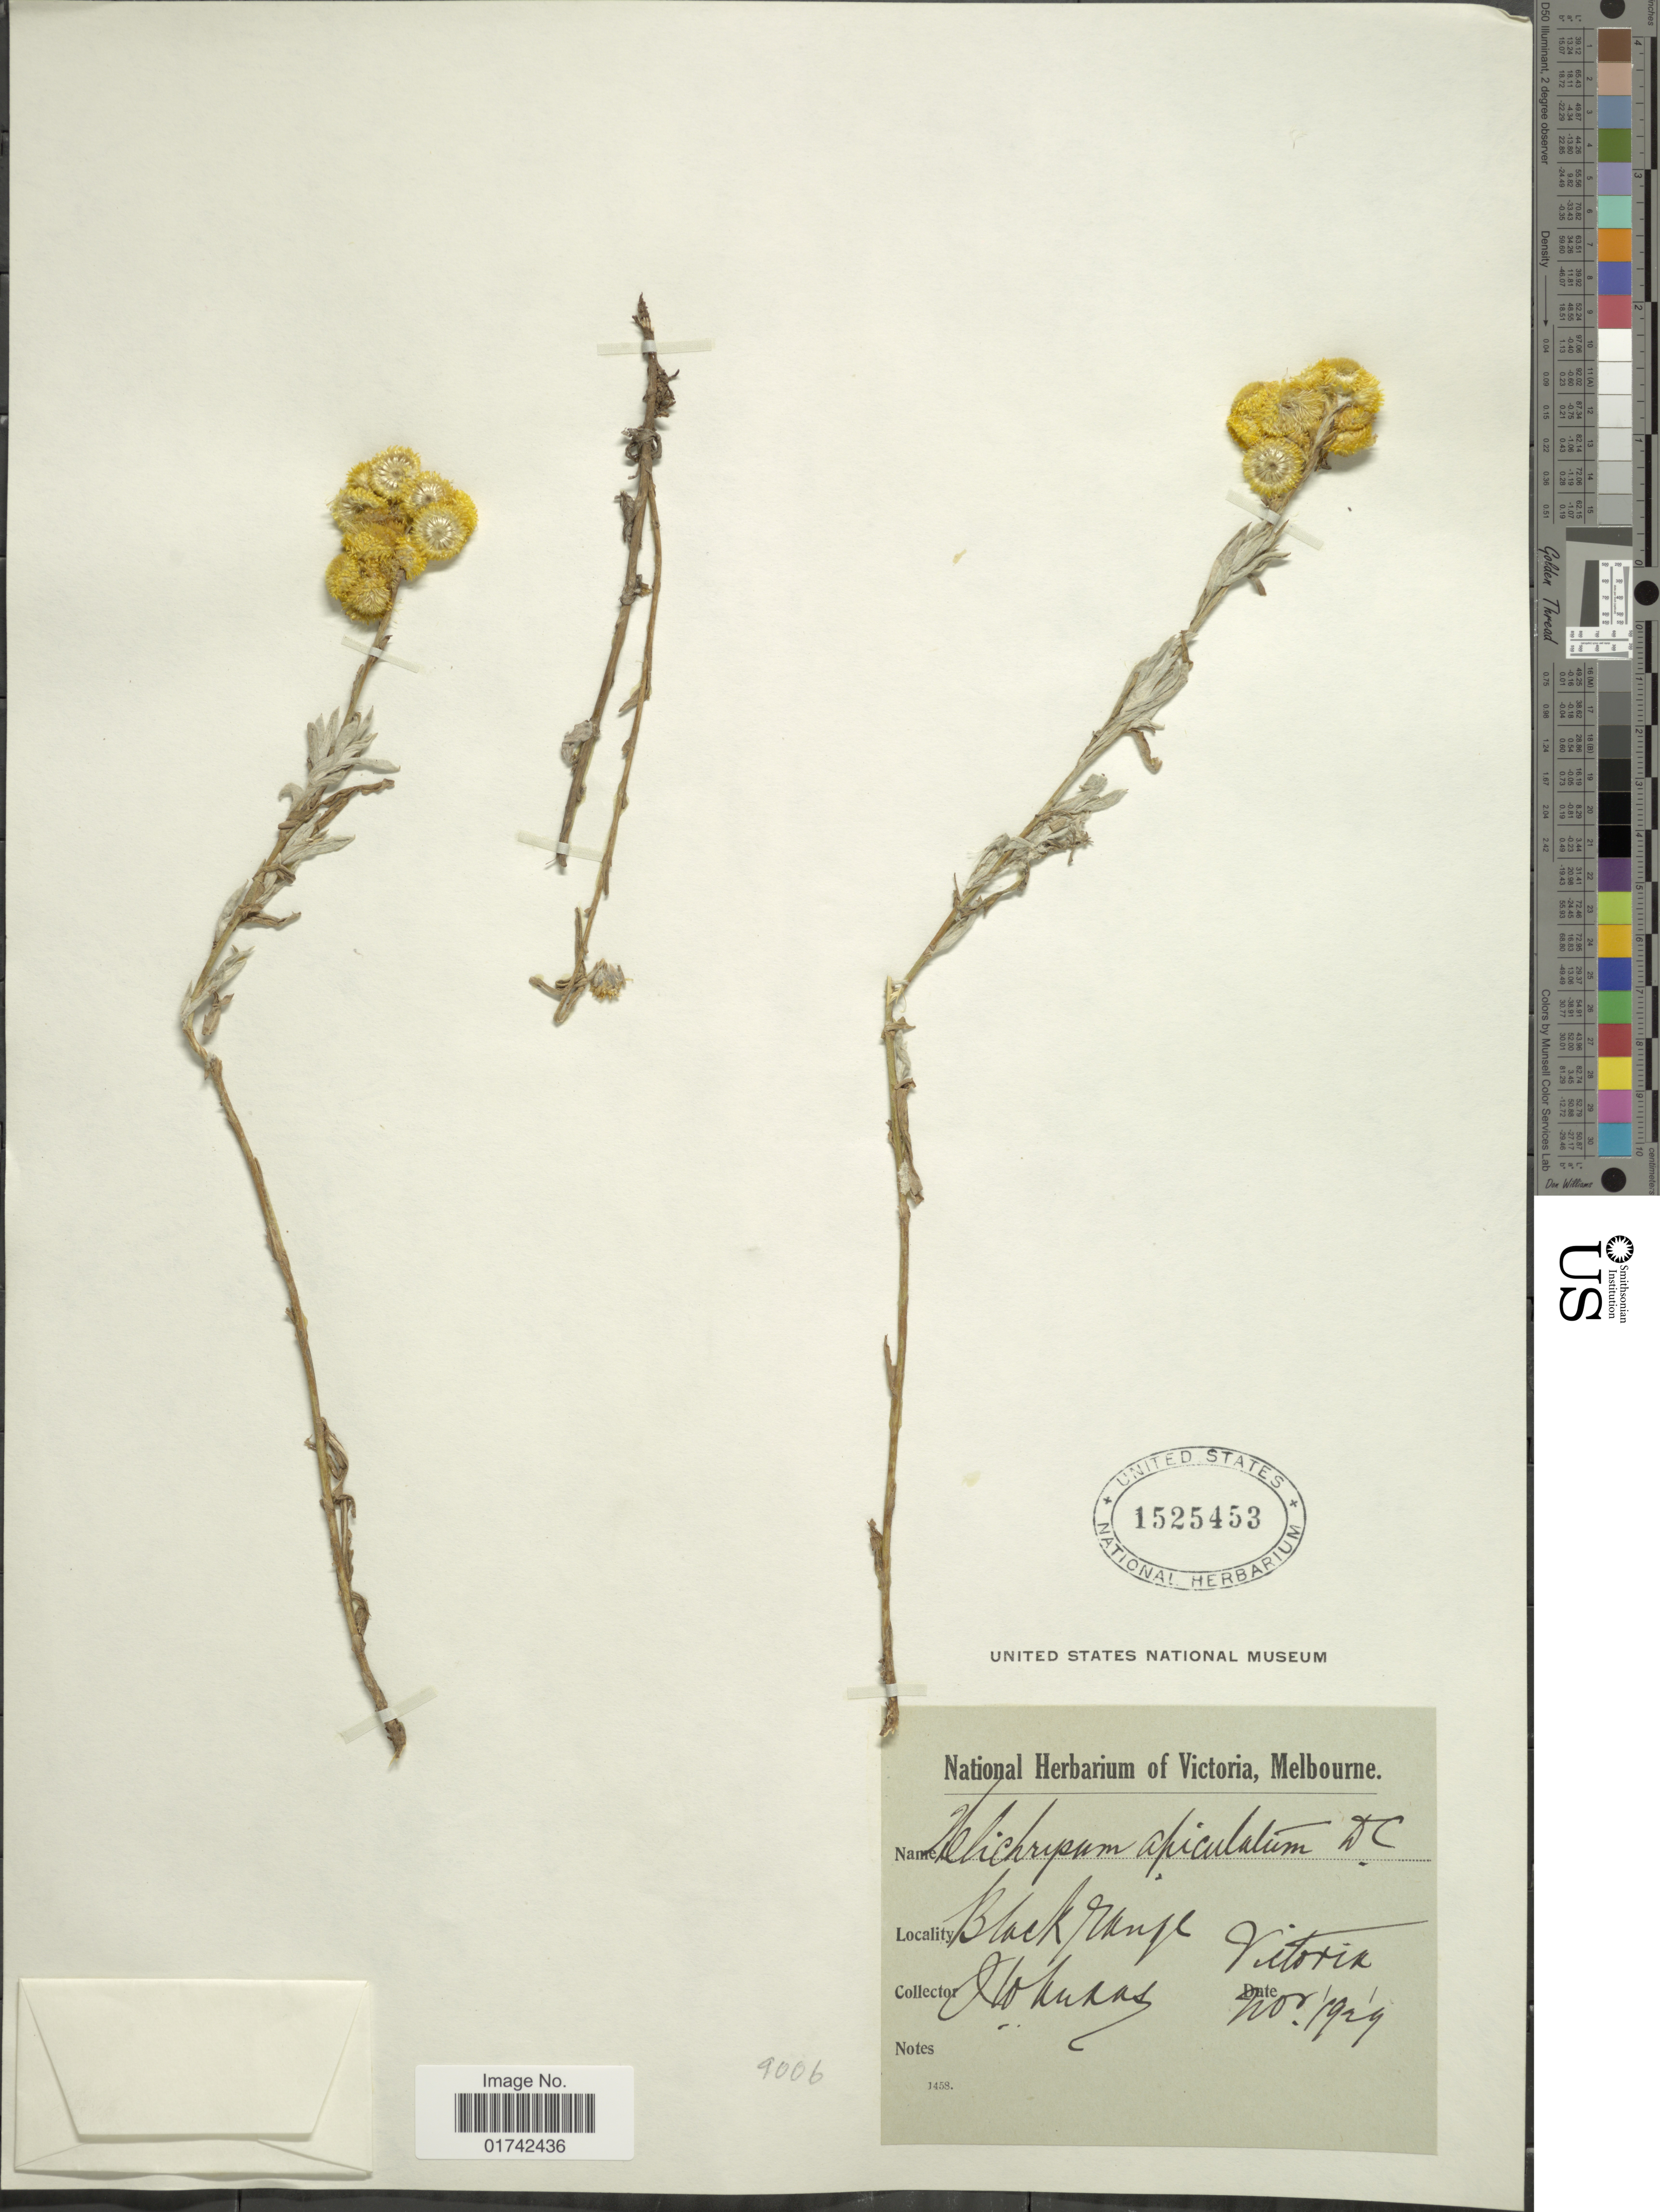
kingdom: Plantae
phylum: Tracheophyta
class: Magnoliopsida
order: Asterales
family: Asteraceae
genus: Helichrysum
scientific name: Helichrysum apiculatum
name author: (Labill.) D. Don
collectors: J. Audas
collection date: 1929-11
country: Australia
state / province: Victoria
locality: Black Range, Victoria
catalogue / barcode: US 1525453